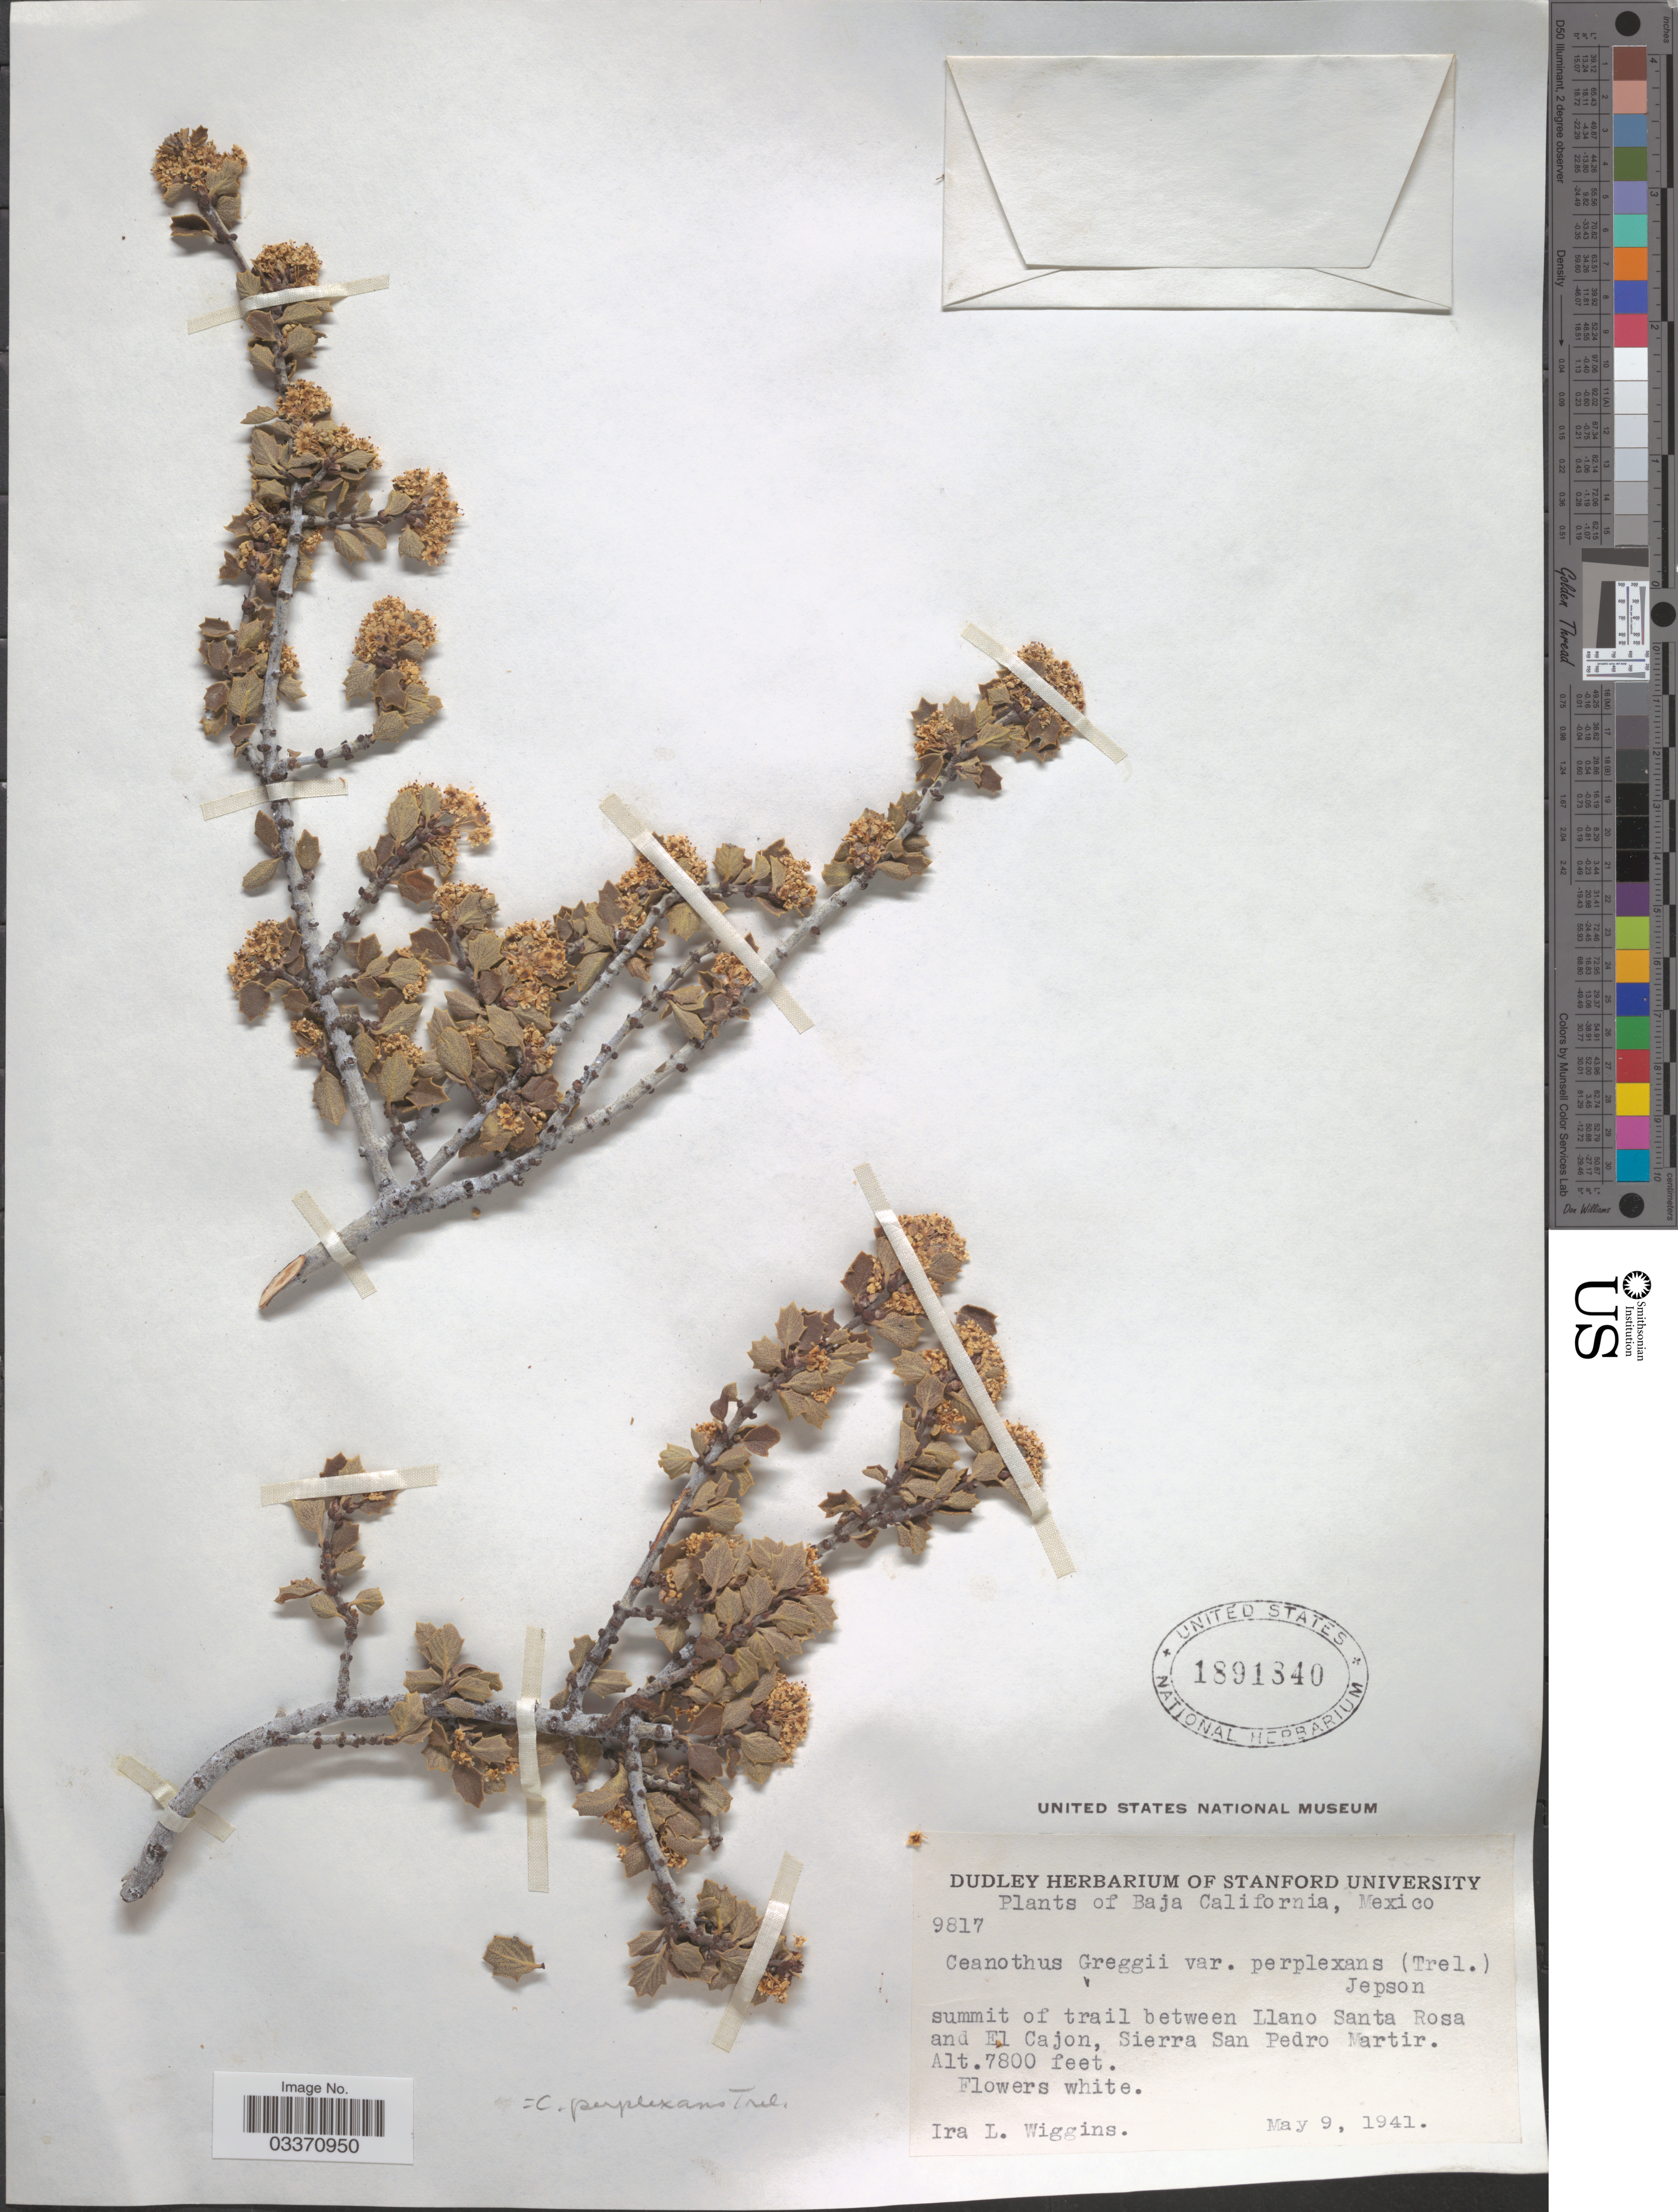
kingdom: Plantae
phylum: Tracheophyta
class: Magnoliopsida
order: Rosales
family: Rhamnaceae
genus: Ceanothus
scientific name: Ceanothus perplexans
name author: Trel.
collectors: I. L. Wiggins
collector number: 9817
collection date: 1941-05-09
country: Mexico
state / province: Baja California Sur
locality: Summit of trail between Llano Santa Rosa and El Cajon, Sierra San Pedro Martir.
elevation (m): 2377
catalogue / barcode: US 1891840